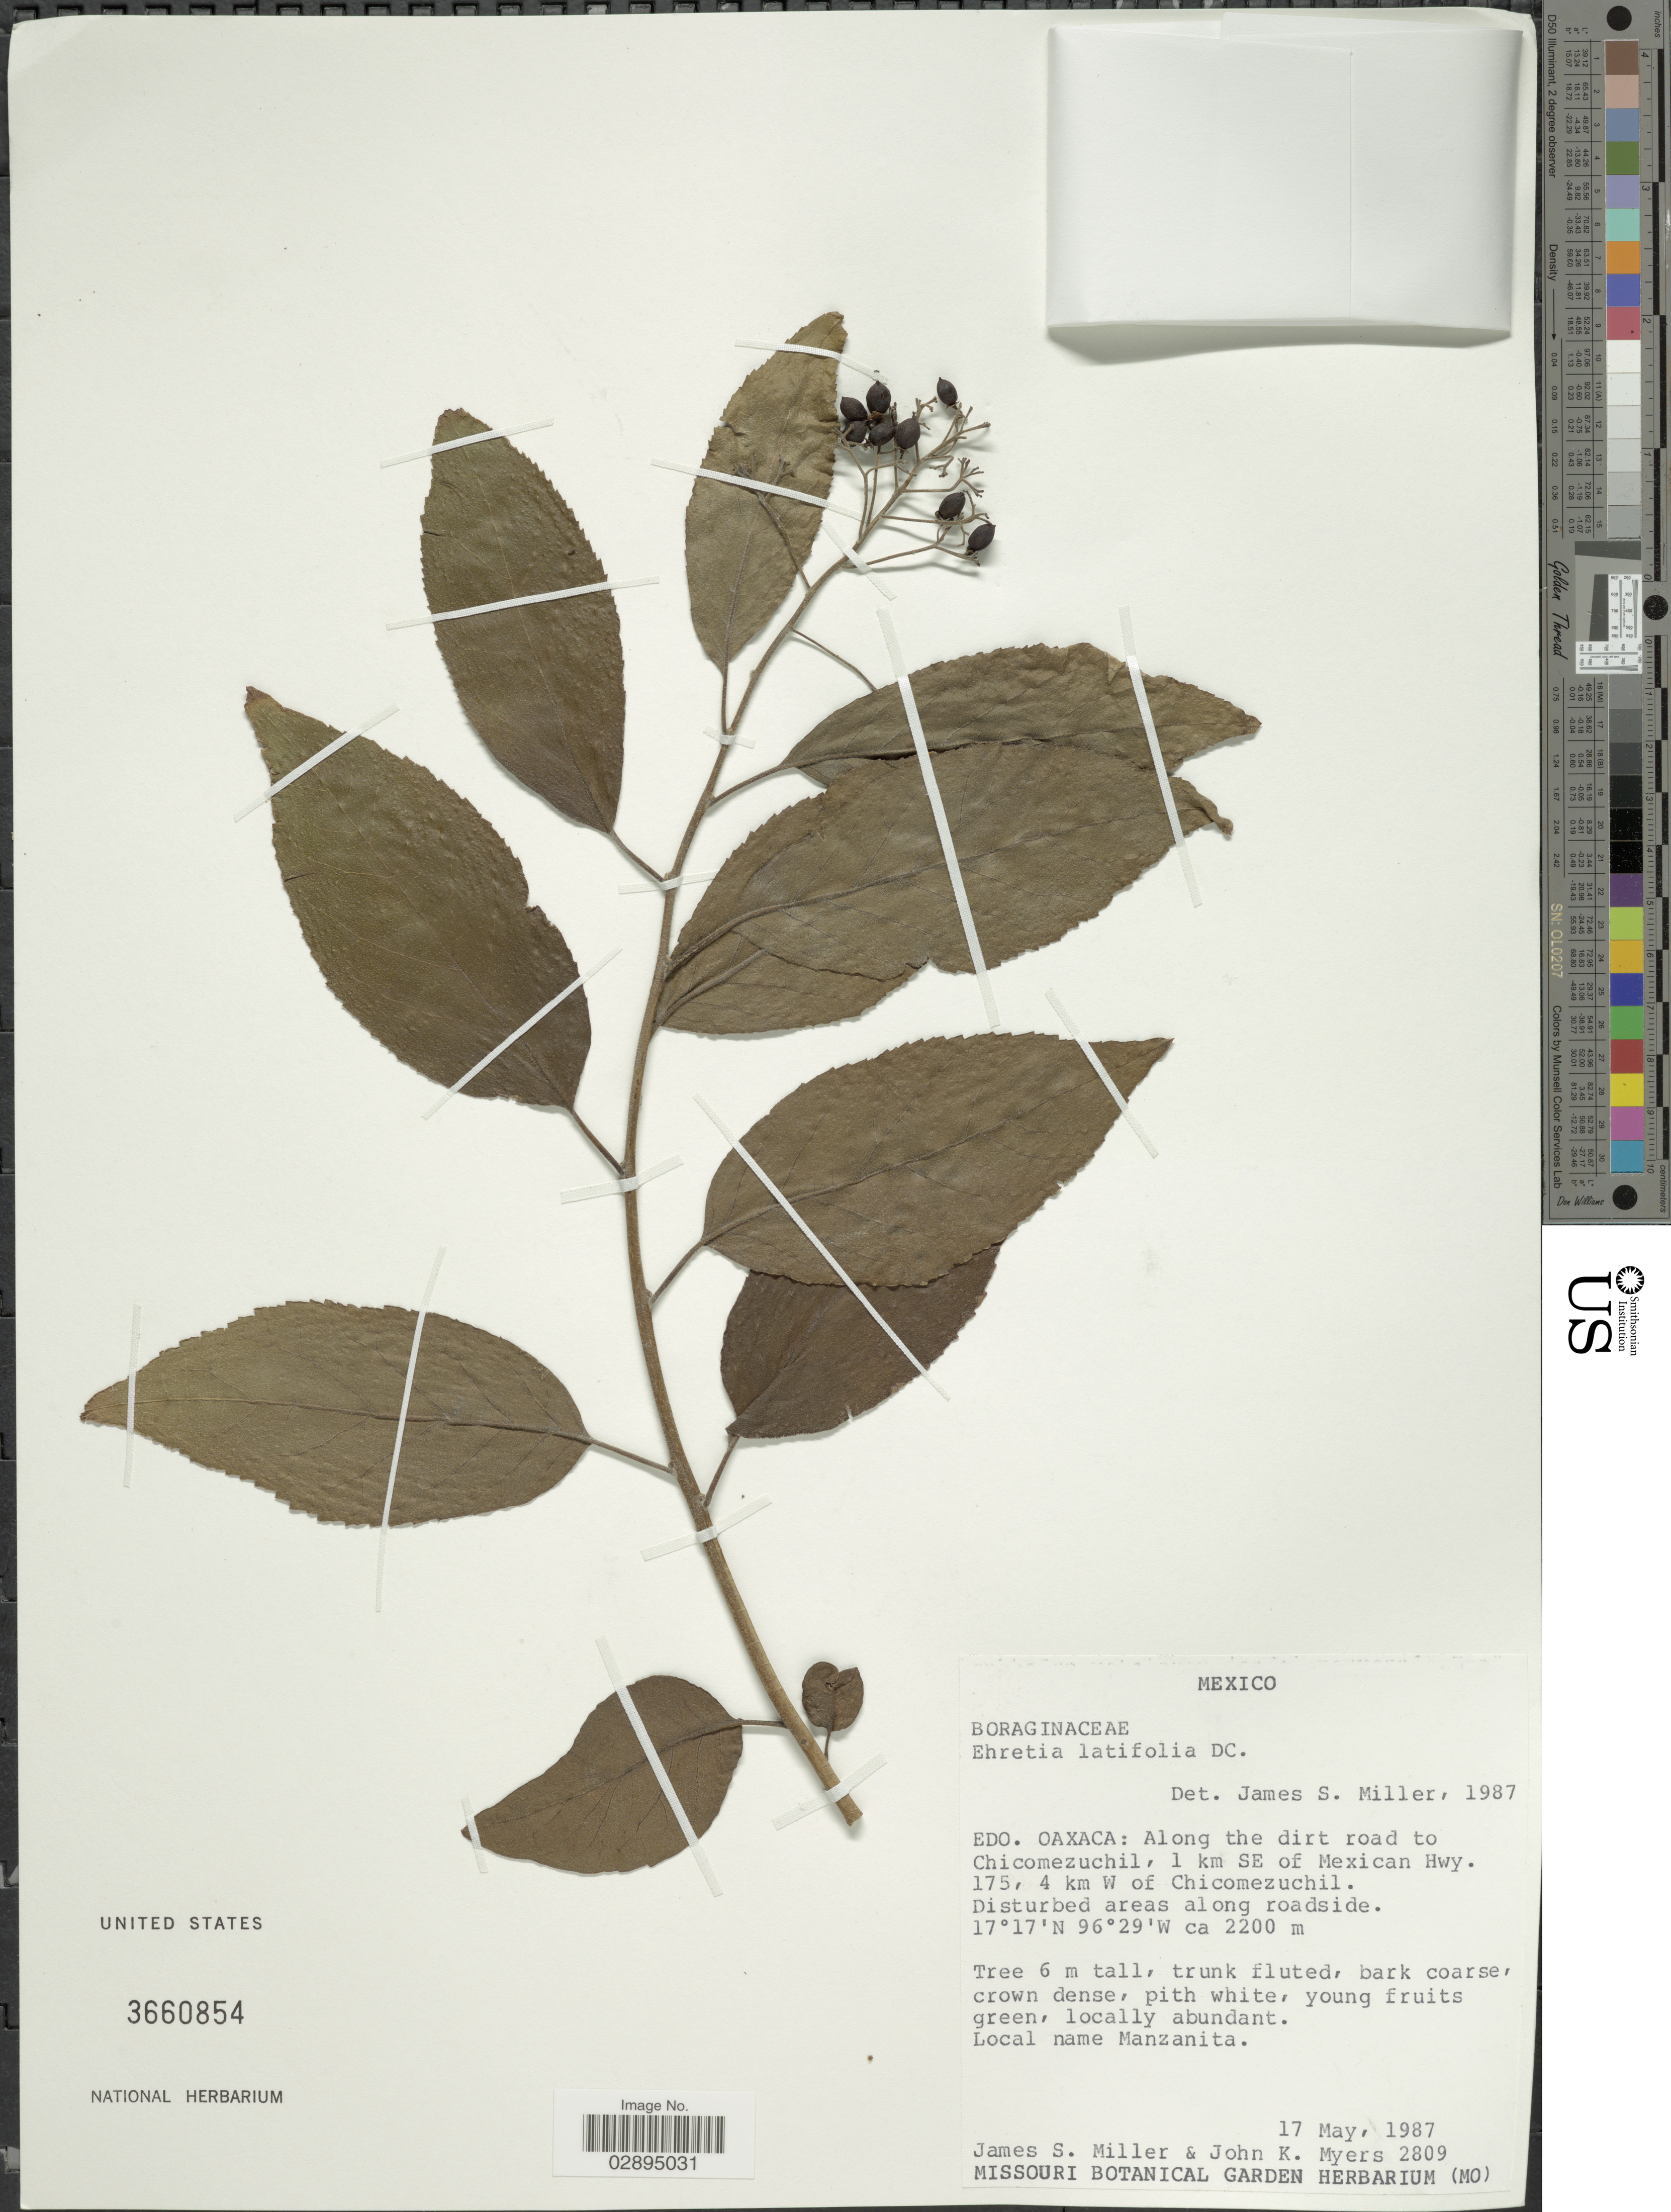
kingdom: Plantae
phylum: Tracheophyta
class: Magnoliopsida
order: Boraginales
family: Ehretiaceae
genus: Ehretia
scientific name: Ehretia latifolia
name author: DC.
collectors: J. S. Miller & J. Myers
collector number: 2809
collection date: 1987-05-17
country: Mexico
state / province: Oaxaca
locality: Edo. Oaxaca: Along the dirt road to Chicomezuchil, 1 km SE of Mexican Hwy. 175, 4 km W of Chicomezuchil.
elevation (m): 2200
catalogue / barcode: US 3660854